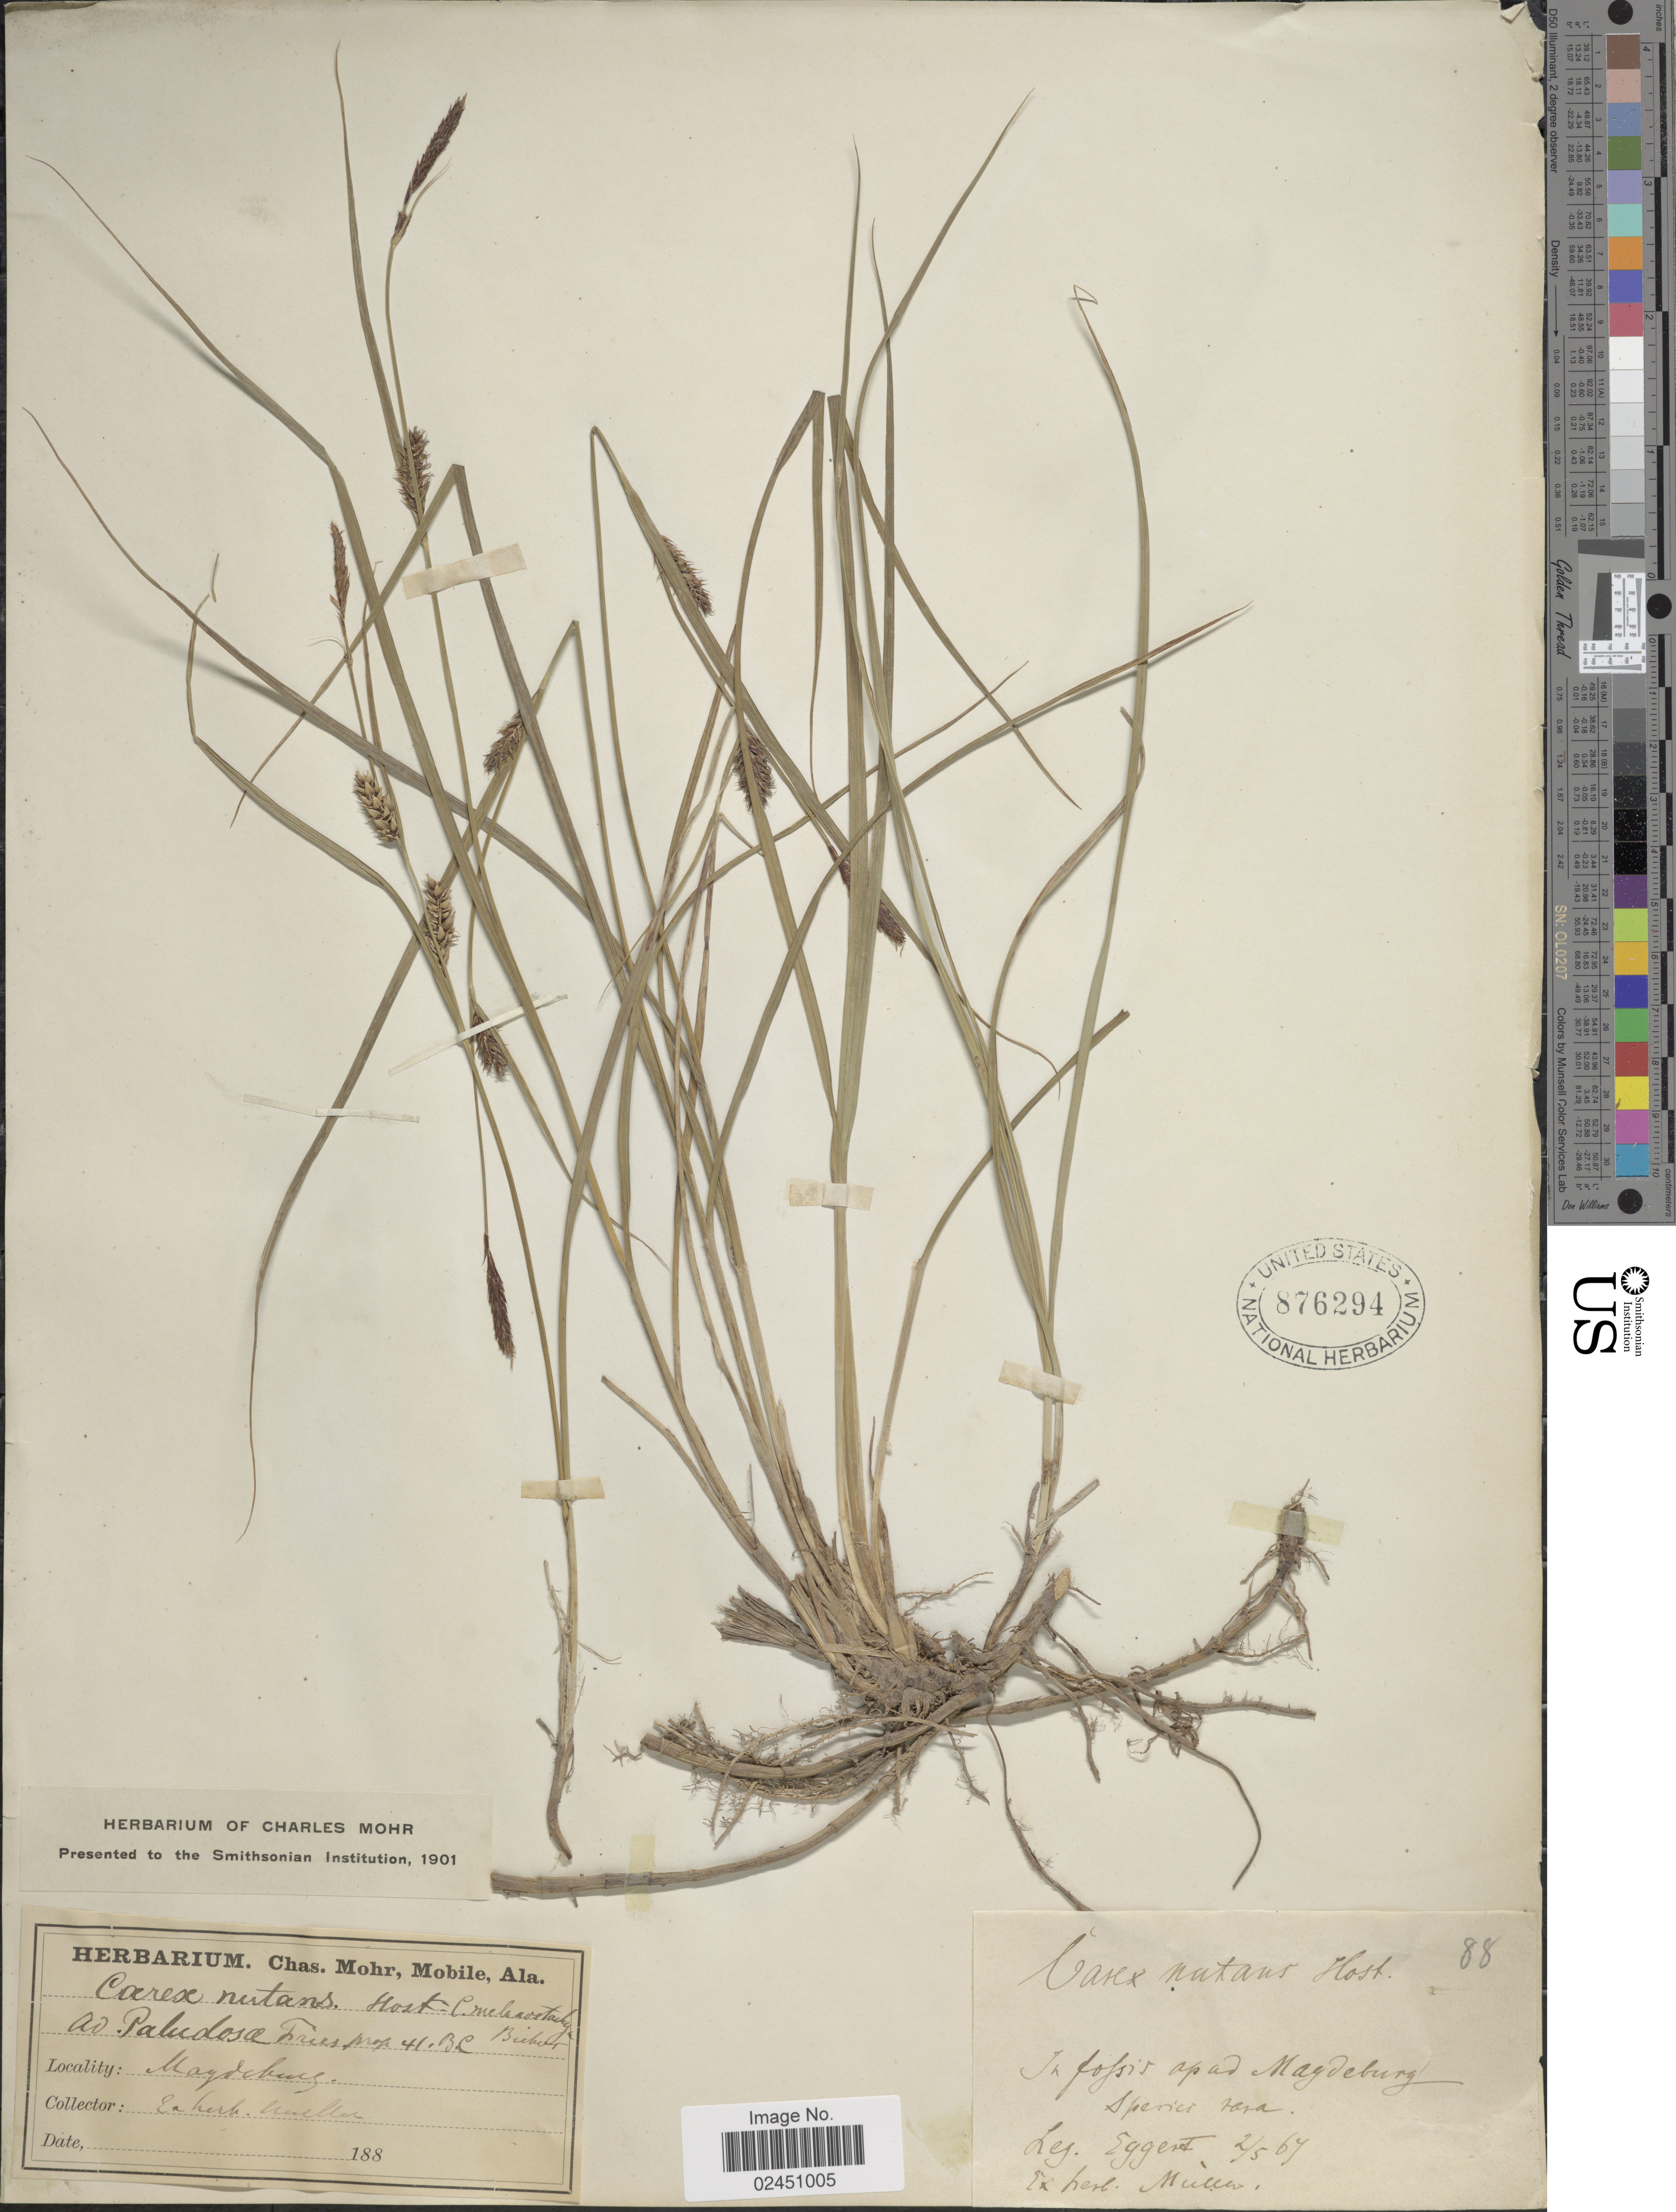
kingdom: Plantae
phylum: Tracheophyta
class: Liliopsida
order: Poales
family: Cyperaceae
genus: Carex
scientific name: Carex melanostachya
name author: M. Bieb. ex Willd.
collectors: Eggert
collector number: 88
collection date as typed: Transcribed d/m/y: 2/5/67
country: Germany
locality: In fofsis apad [interpreted] Magdeburg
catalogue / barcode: US 876294